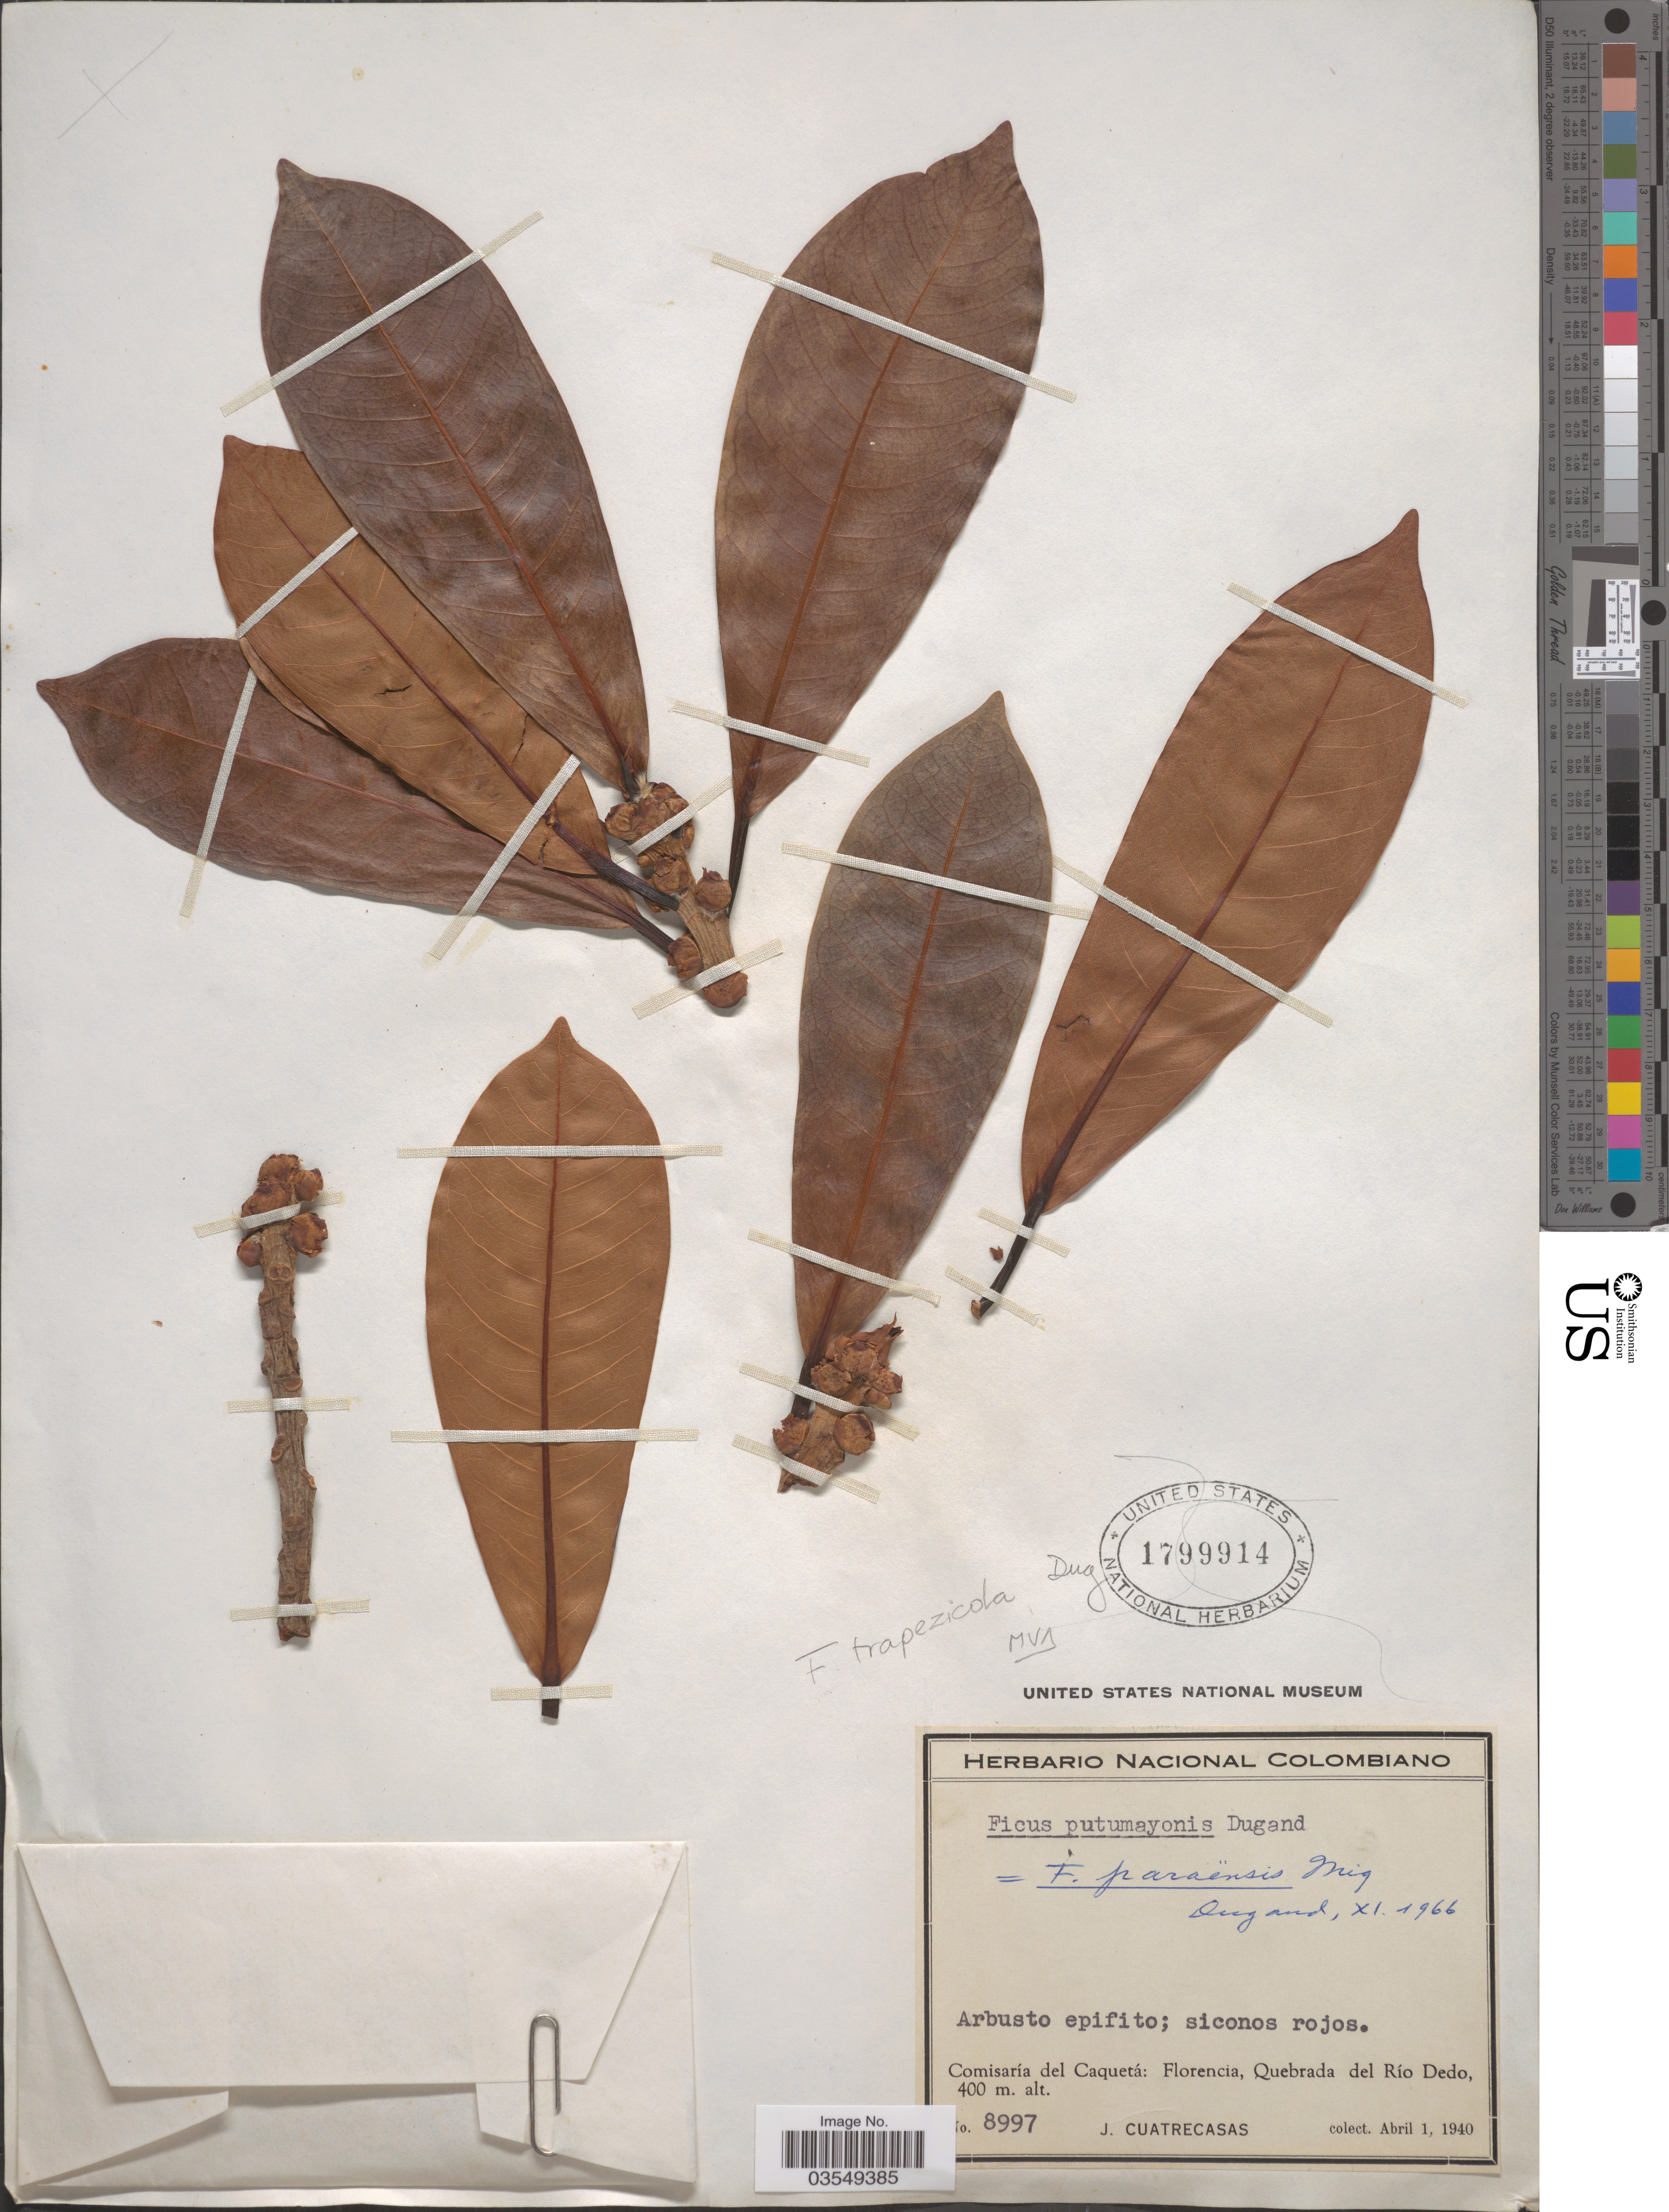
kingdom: Plantae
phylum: Tracheophyta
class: Magnoliopsida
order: Rosales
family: Moraceae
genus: Ficus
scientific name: Ficus quichuana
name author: C.C. Berg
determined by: Pederneiras, Leandro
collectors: J. Cuatrecasas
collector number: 8997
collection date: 1940-04-01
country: Colombia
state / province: Caquetá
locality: Comisaría del Caquetá: Florencia, Quebrada del Río Dedo.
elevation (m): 400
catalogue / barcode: US 1799914